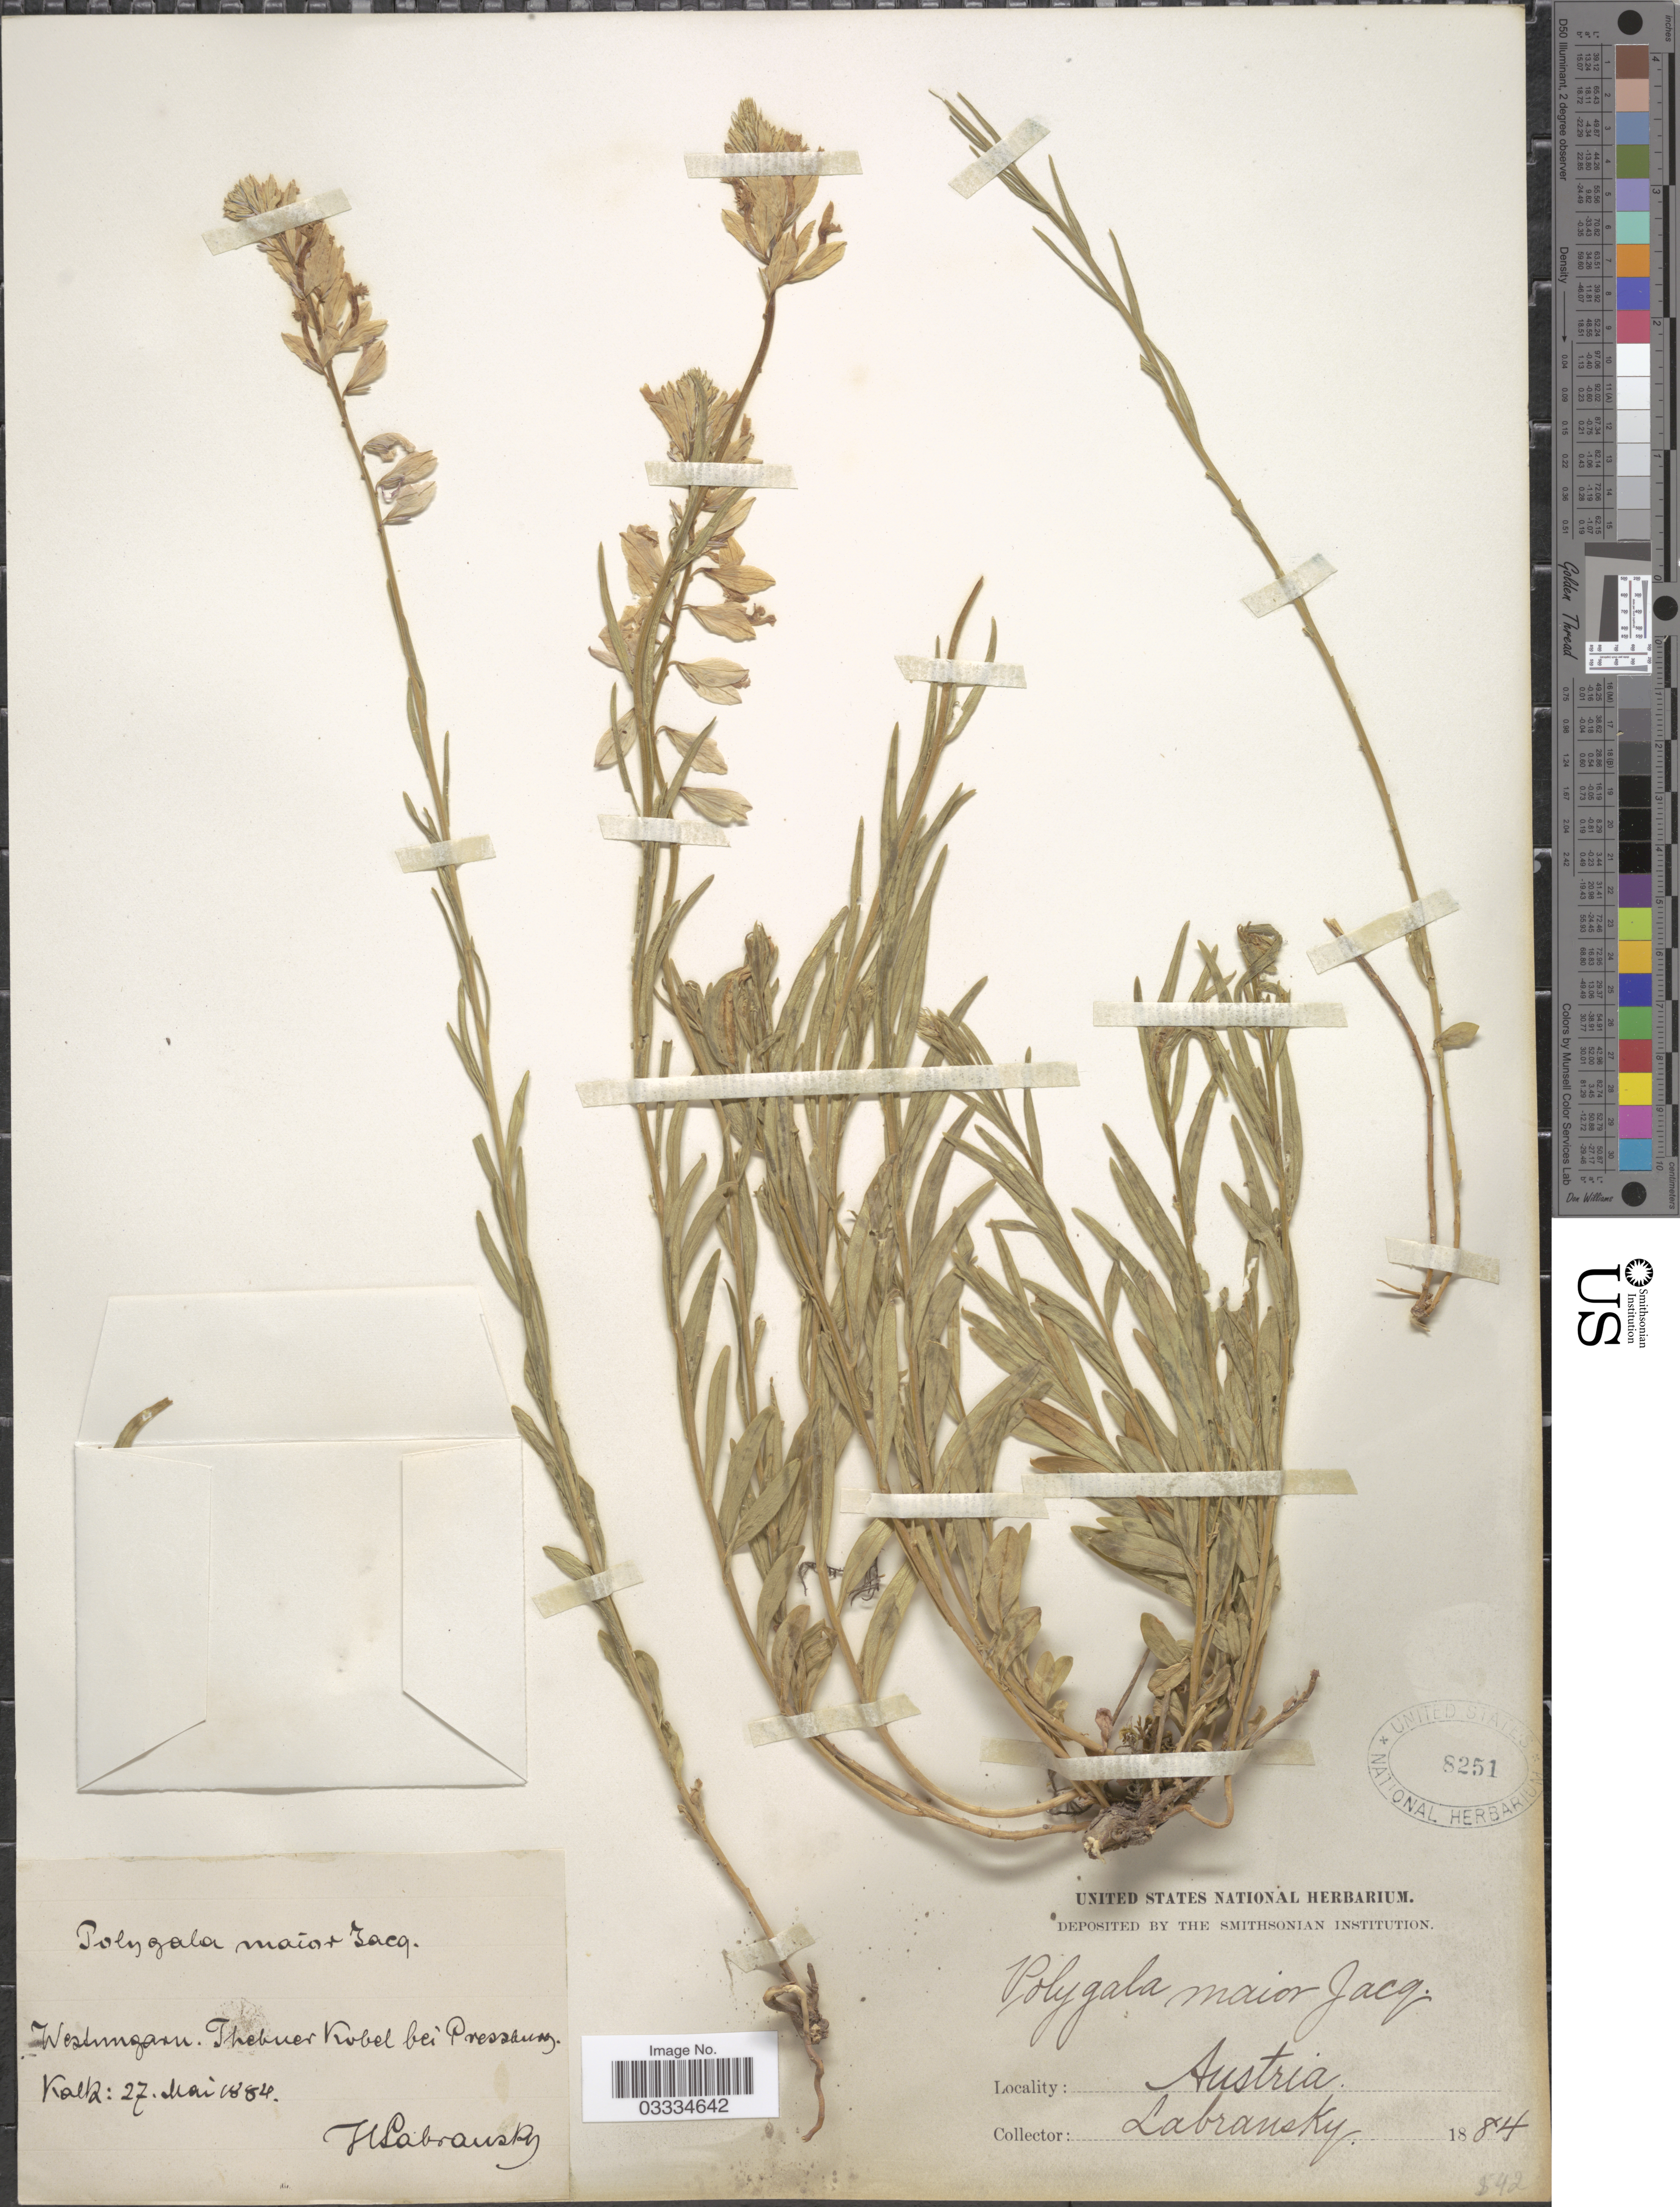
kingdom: Plantae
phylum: Tracheophyta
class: Magnoliopsida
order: Fabales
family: Polygalaceae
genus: Polygala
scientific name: Polygala major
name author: Jacq.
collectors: H. Labransky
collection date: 1884-05-27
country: Austria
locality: West [illegible text]. Thebner Kobel bei Pressburg Kalk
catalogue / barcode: US 8251